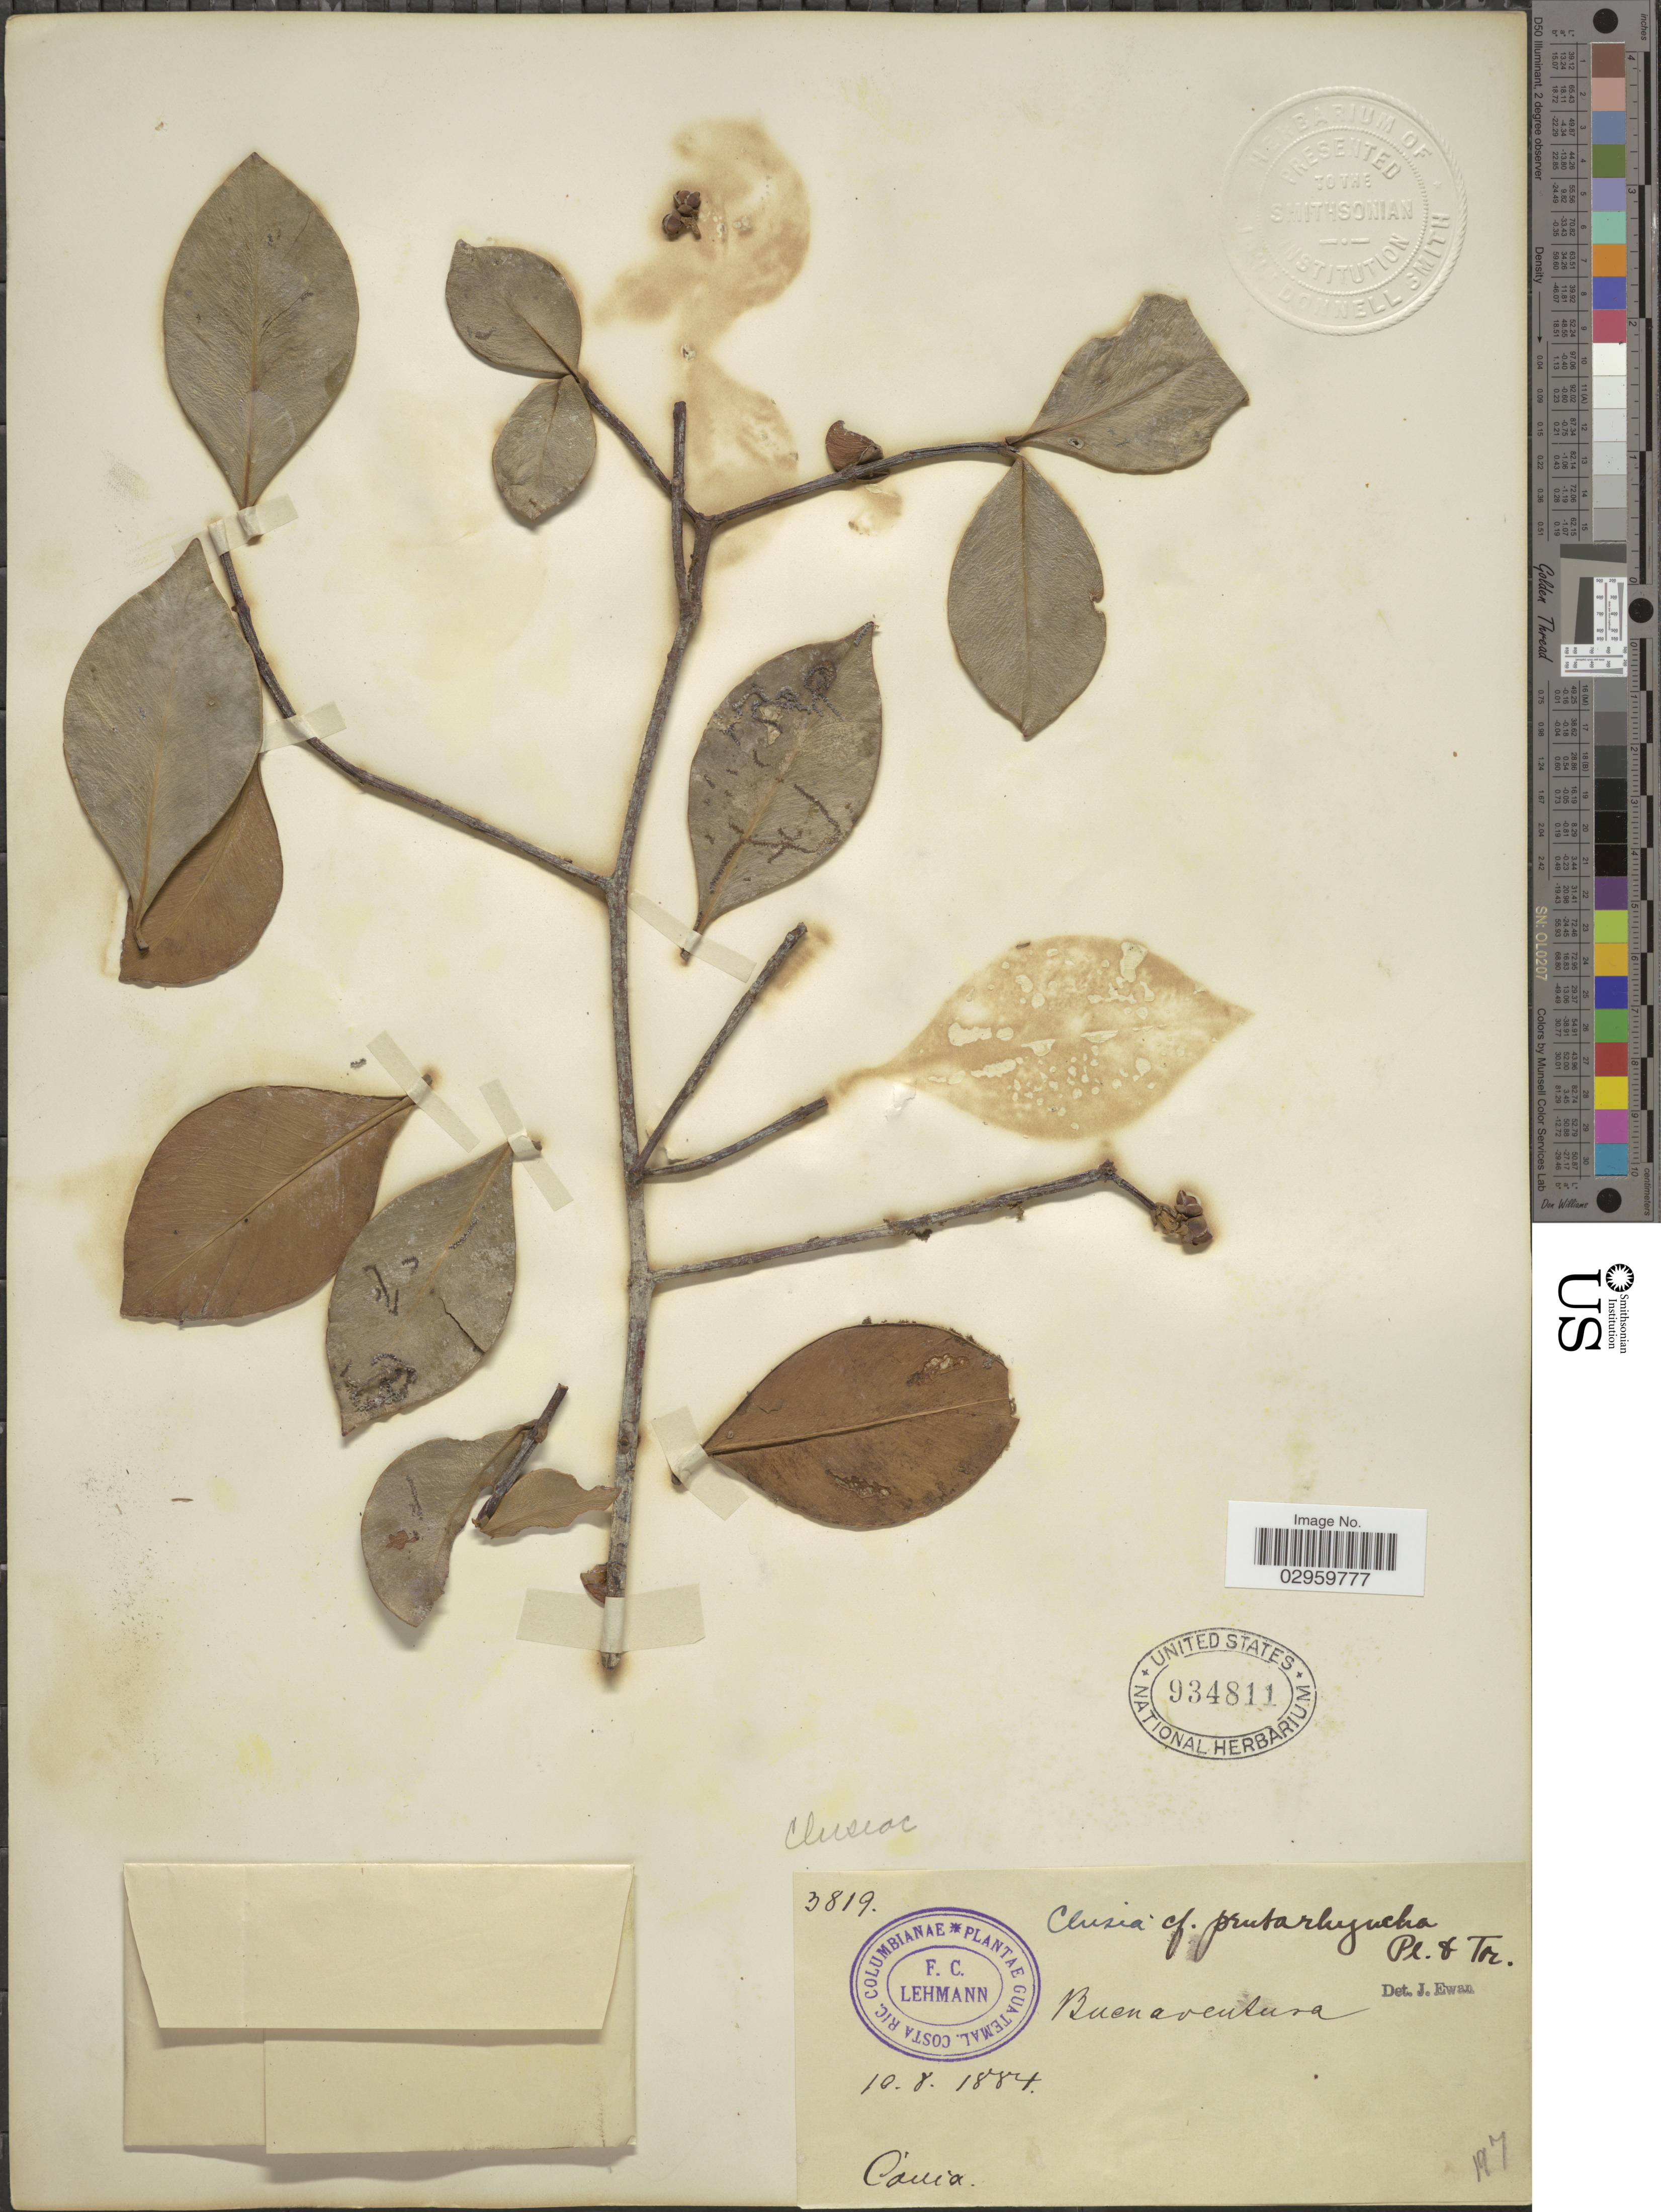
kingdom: Plantae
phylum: Tracheophyta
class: Magnoliopsida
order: Malpighiales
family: Clusiaceae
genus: Clusia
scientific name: Clusia pentarhyncha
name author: Planch. & Triana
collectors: F. C. Lehmann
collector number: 3819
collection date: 1884-08-10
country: Colombia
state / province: Cauca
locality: Buenaventura.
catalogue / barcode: US 934811